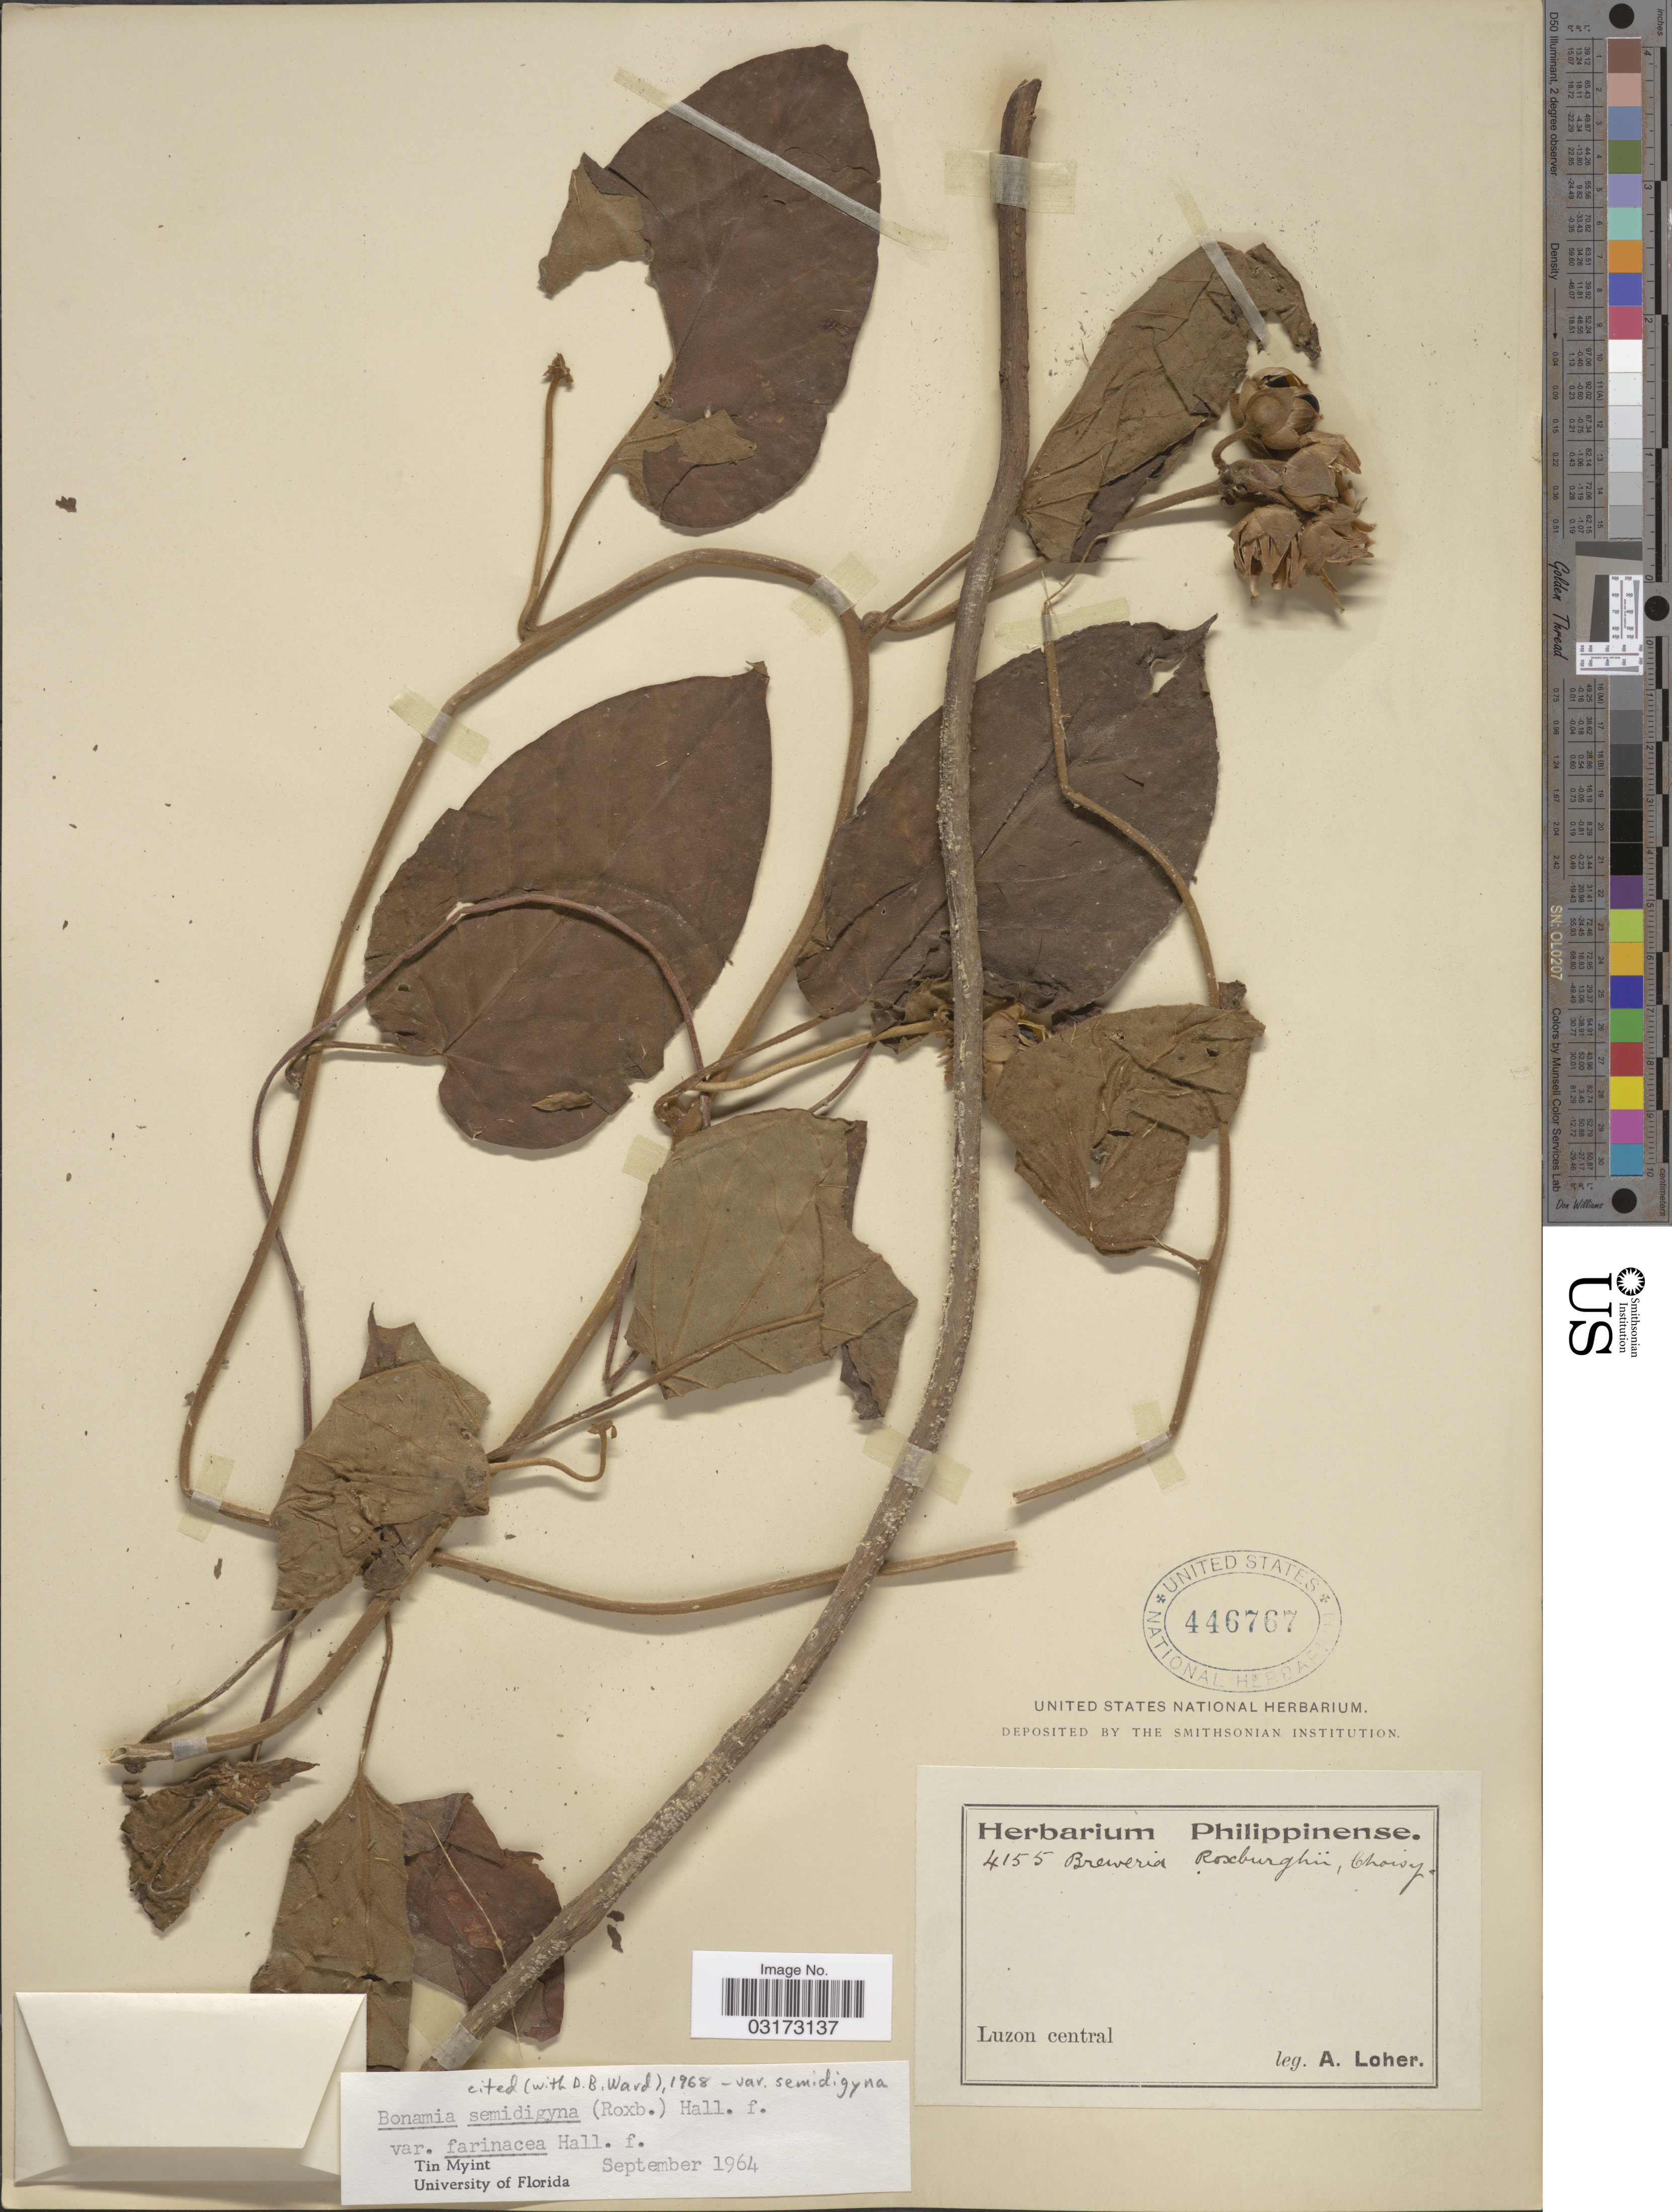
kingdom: Plantae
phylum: Tracheophyta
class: Magnoliopsida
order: Solanales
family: Convolvulaceae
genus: Bonamia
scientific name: Bonamia semidigyna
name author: (Roxb.) Hallier f.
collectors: A. Loher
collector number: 4155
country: Philippines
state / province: Central Luzon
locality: Luzon central.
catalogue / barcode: US 446767